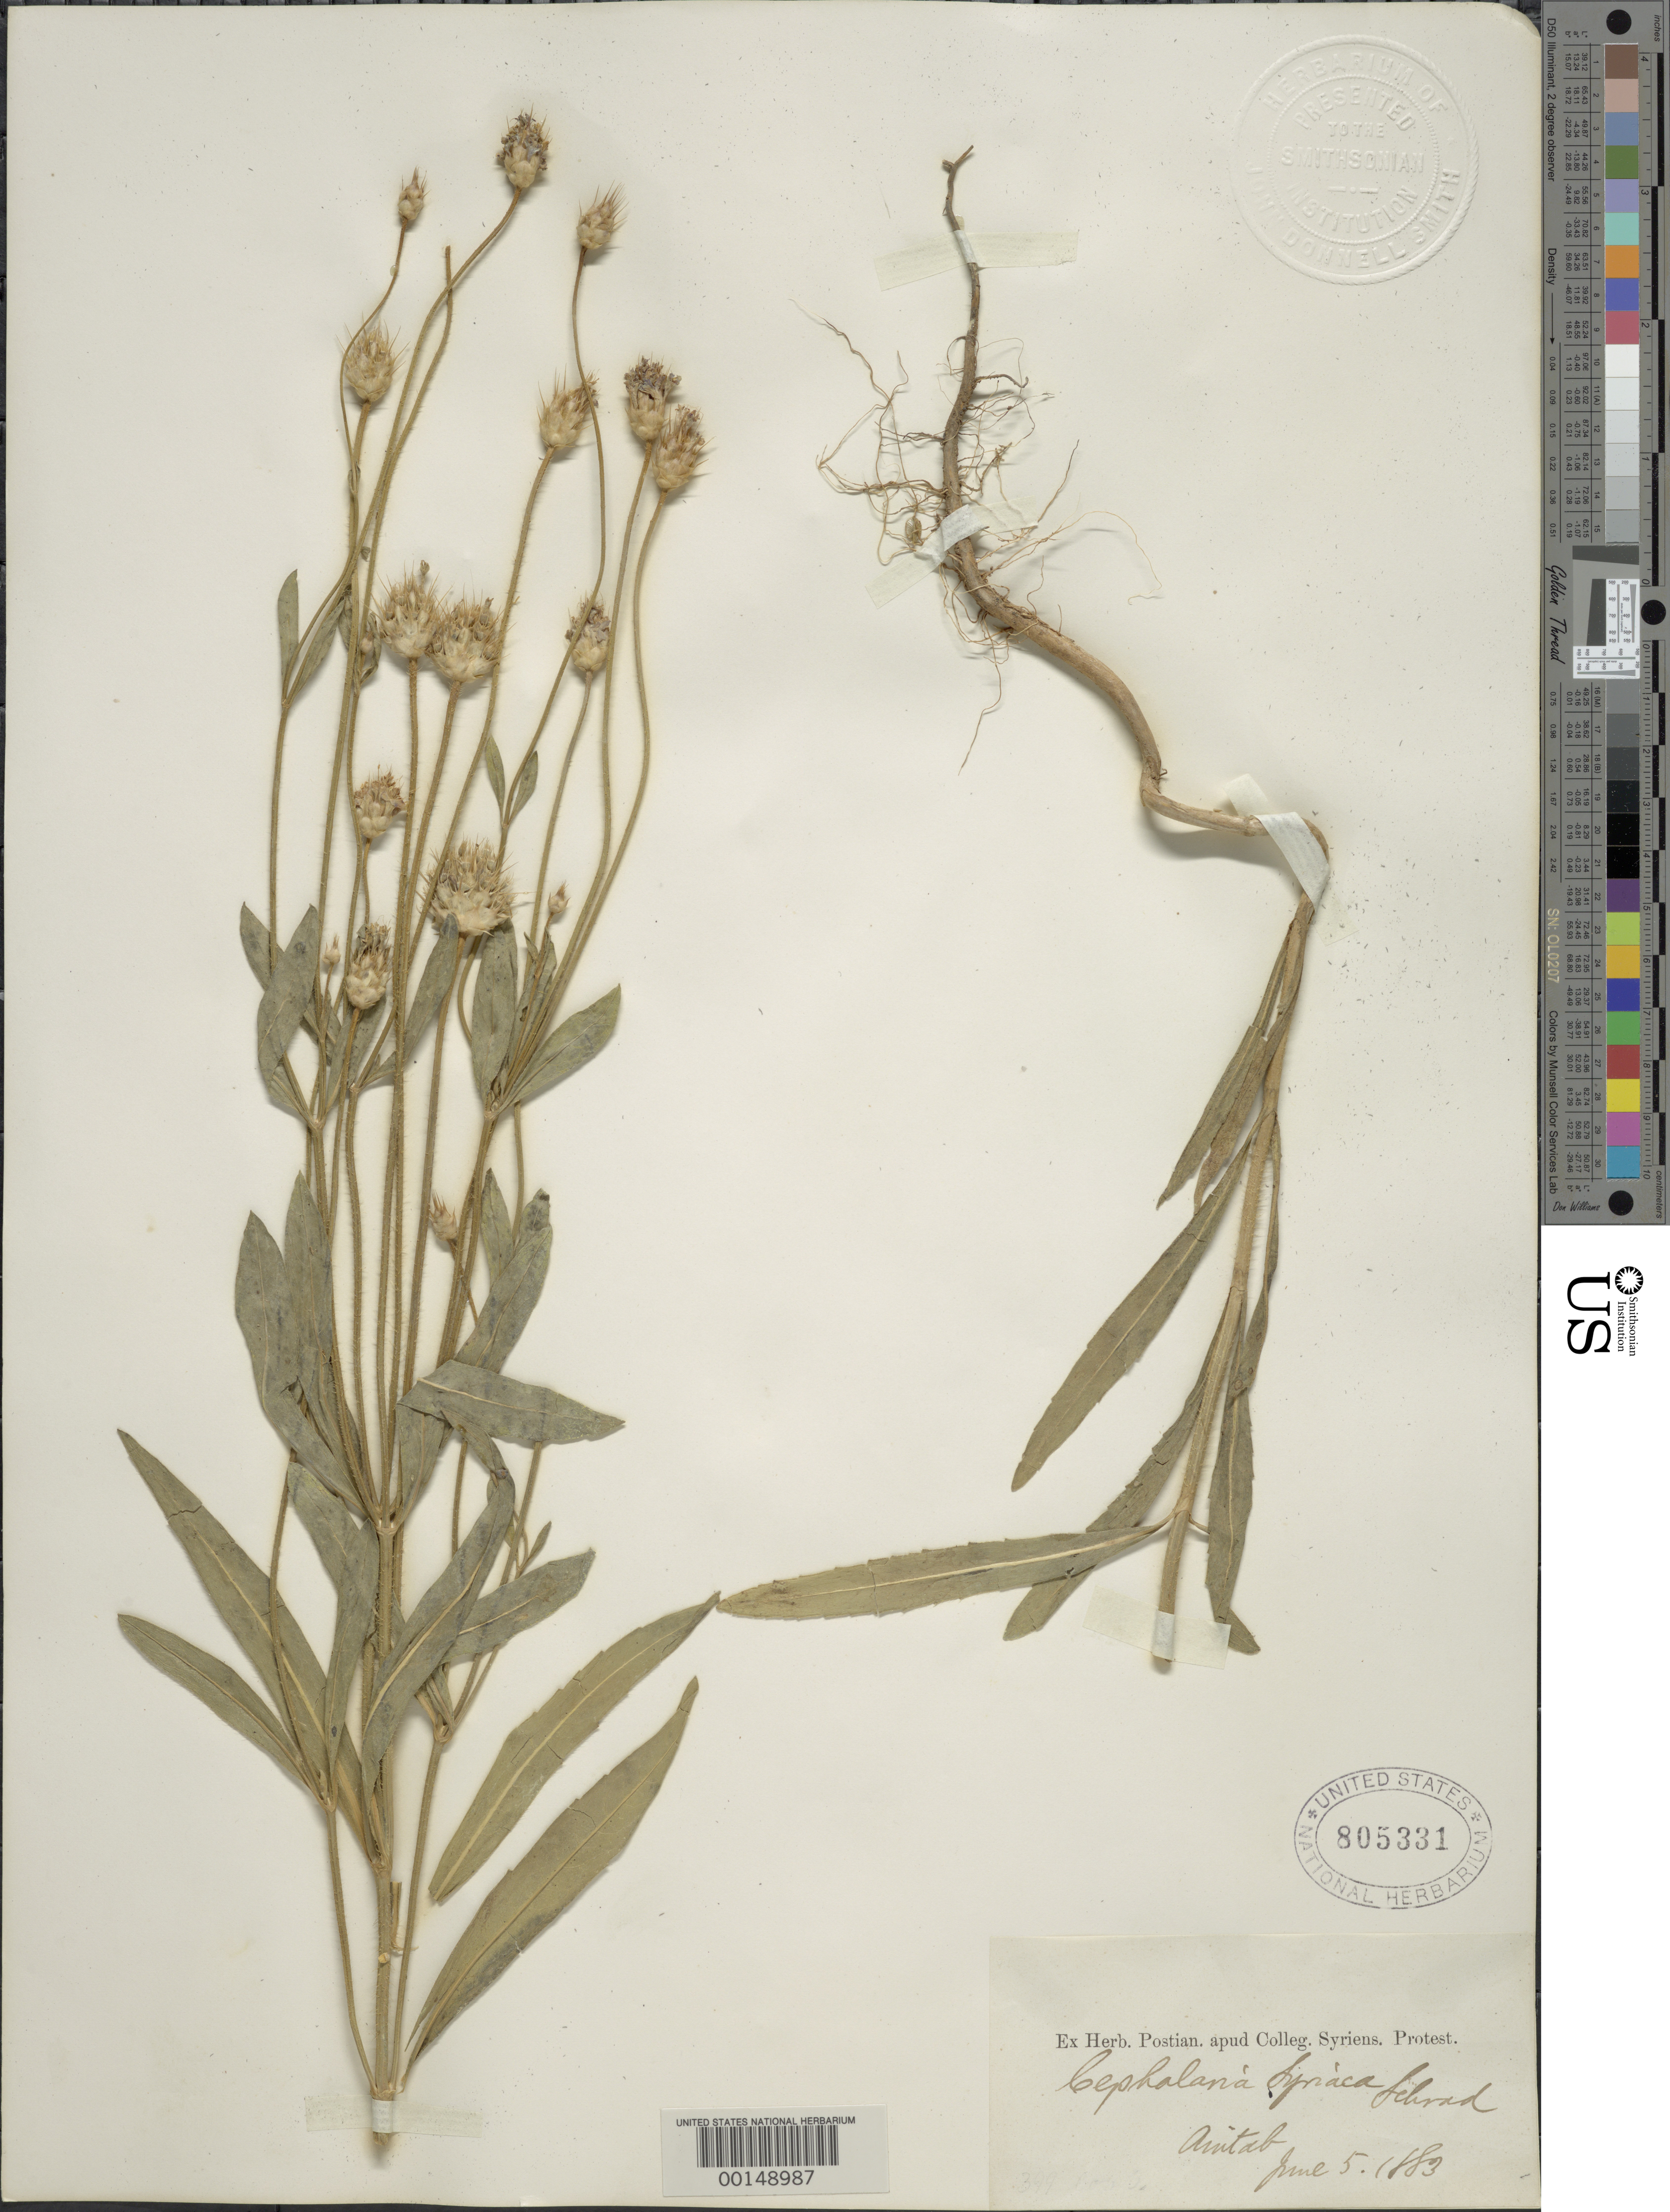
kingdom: Plantae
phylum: Tracheophyta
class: Magnoliopsida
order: Dipsacales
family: Caprifoliaceae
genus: Cephalaria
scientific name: Cephalaria syriaca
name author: Schrad.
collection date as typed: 05 Jun 1883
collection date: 1883-06-05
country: Syria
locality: Anitab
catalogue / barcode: US 805331